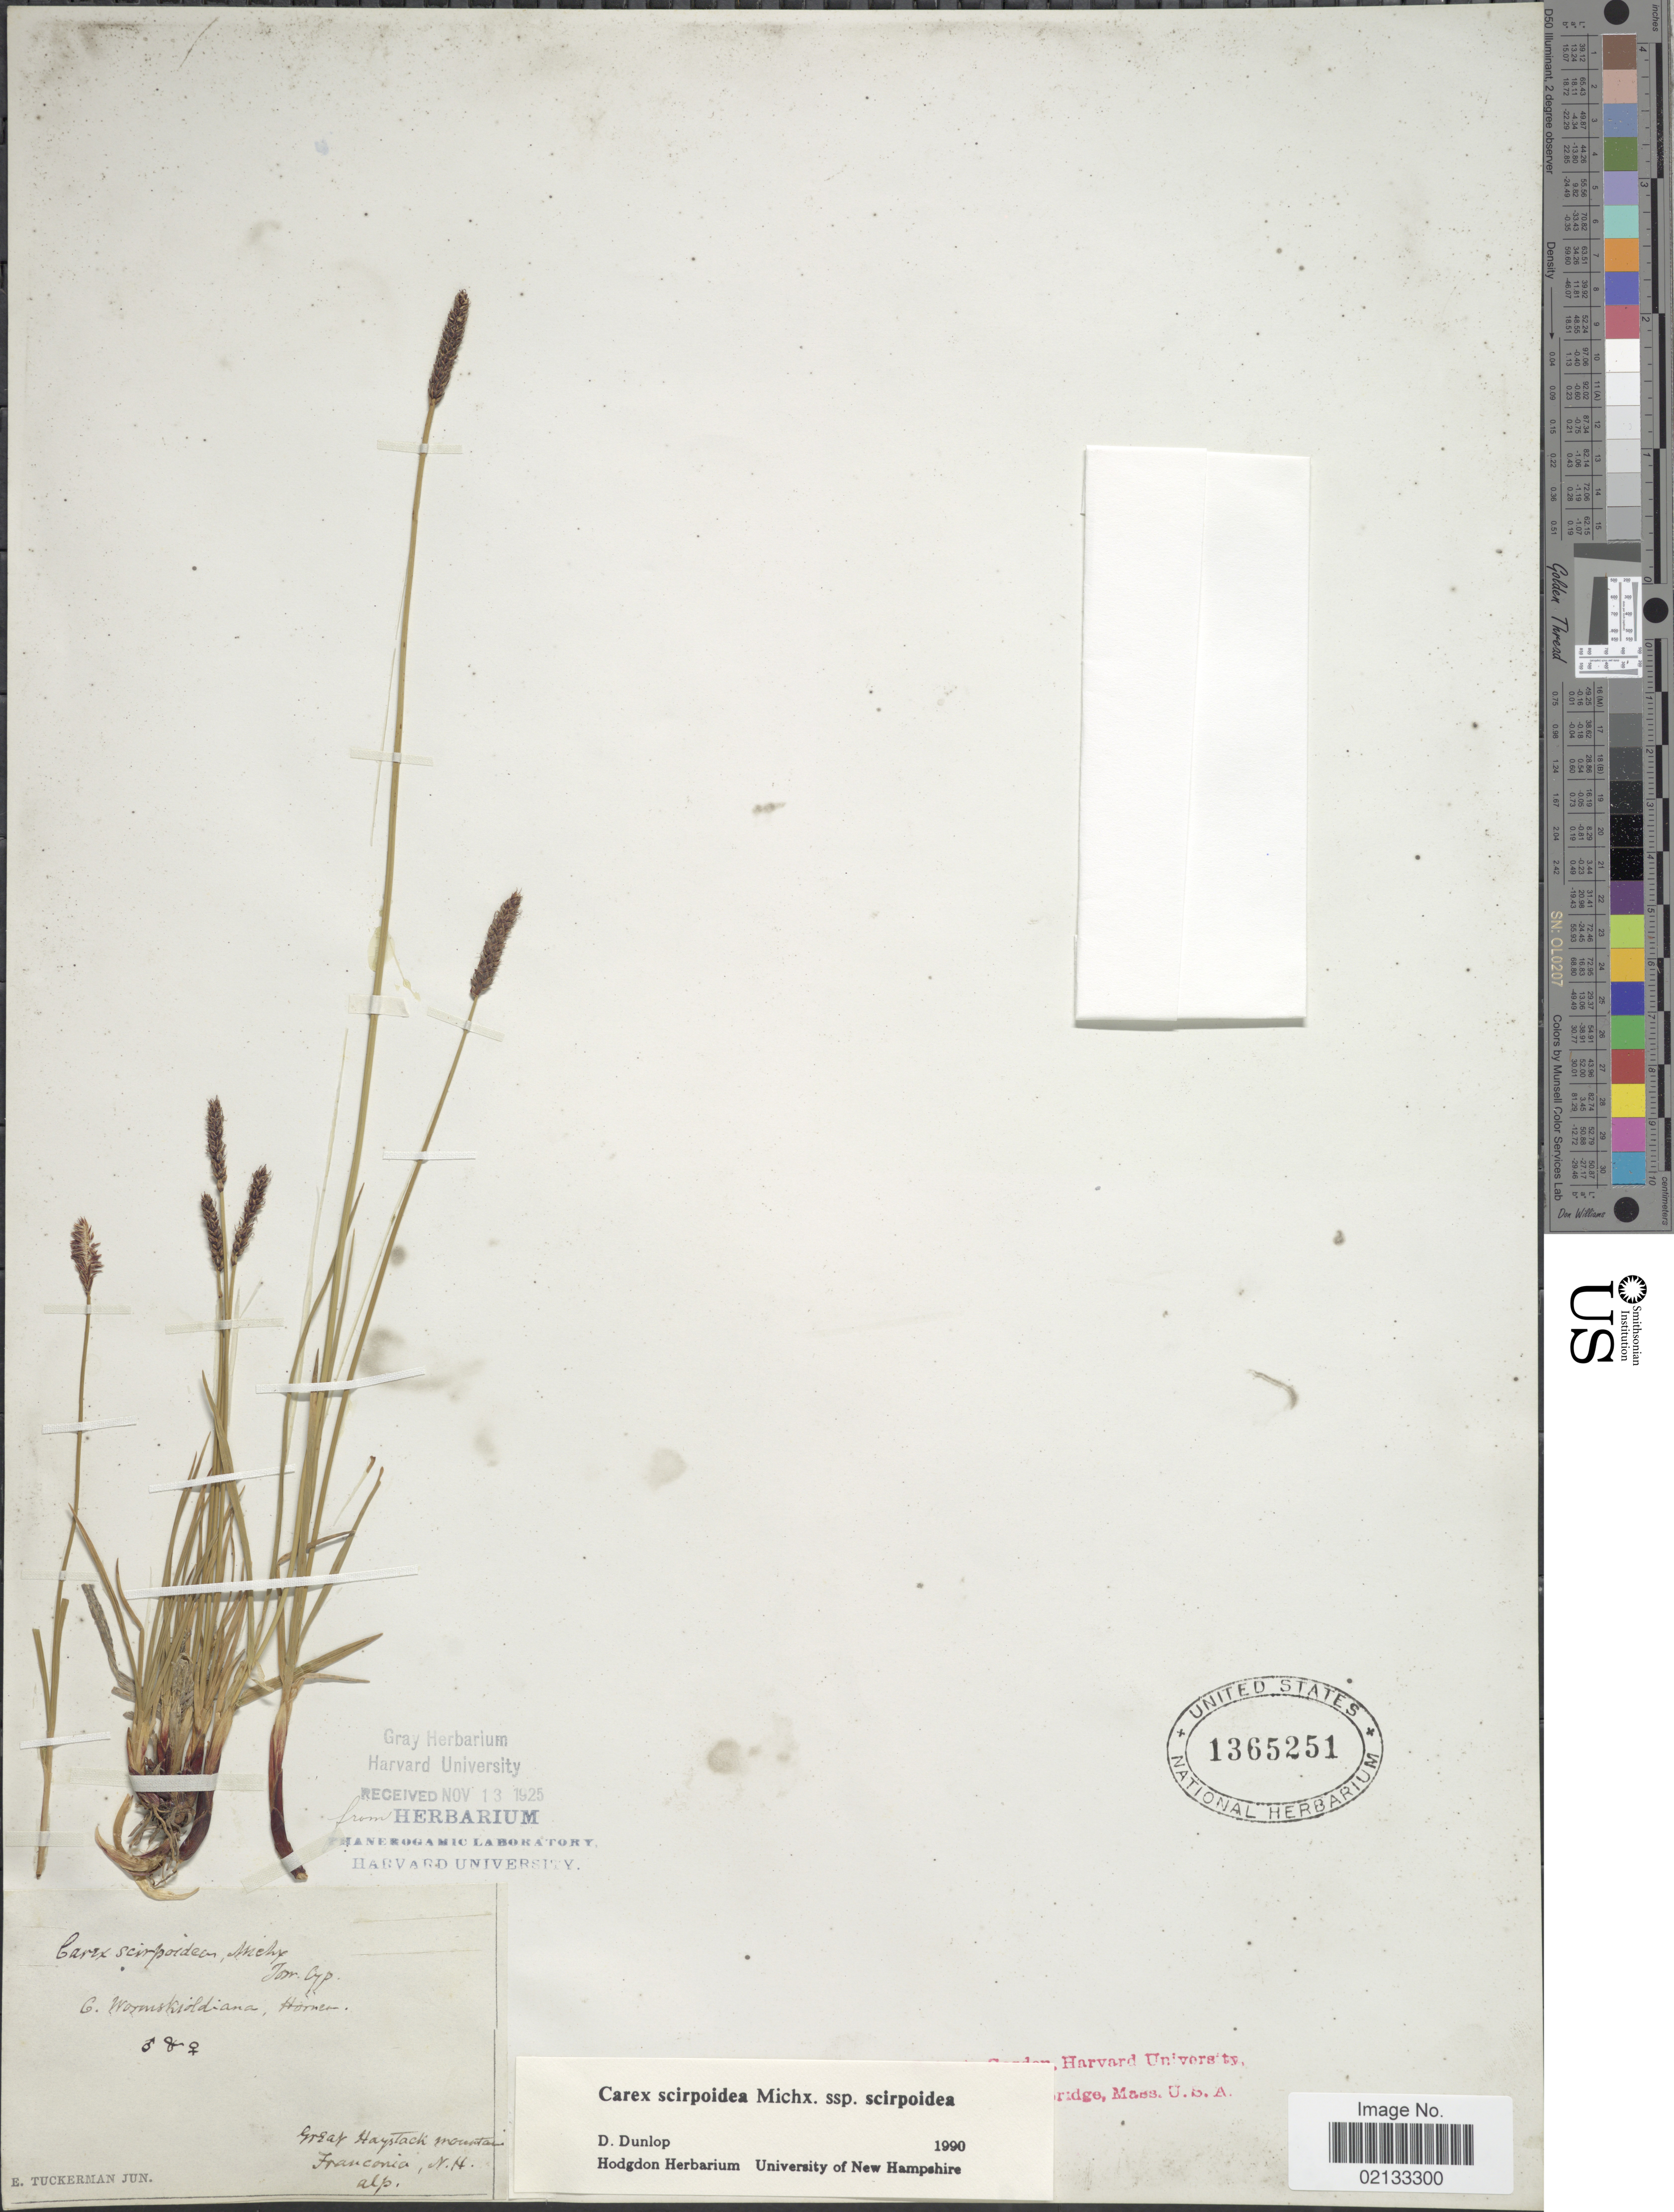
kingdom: Plantae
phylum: Tracheophyta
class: Liliopsida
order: Poales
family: Cyperaceae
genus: Carex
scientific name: Carex scirpoidea subsp. scirpoidea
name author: Michx.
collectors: E. Tuckerman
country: United States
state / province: New Hampshire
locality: Great Haystack Mountains, Franconia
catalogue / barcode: US 1365251